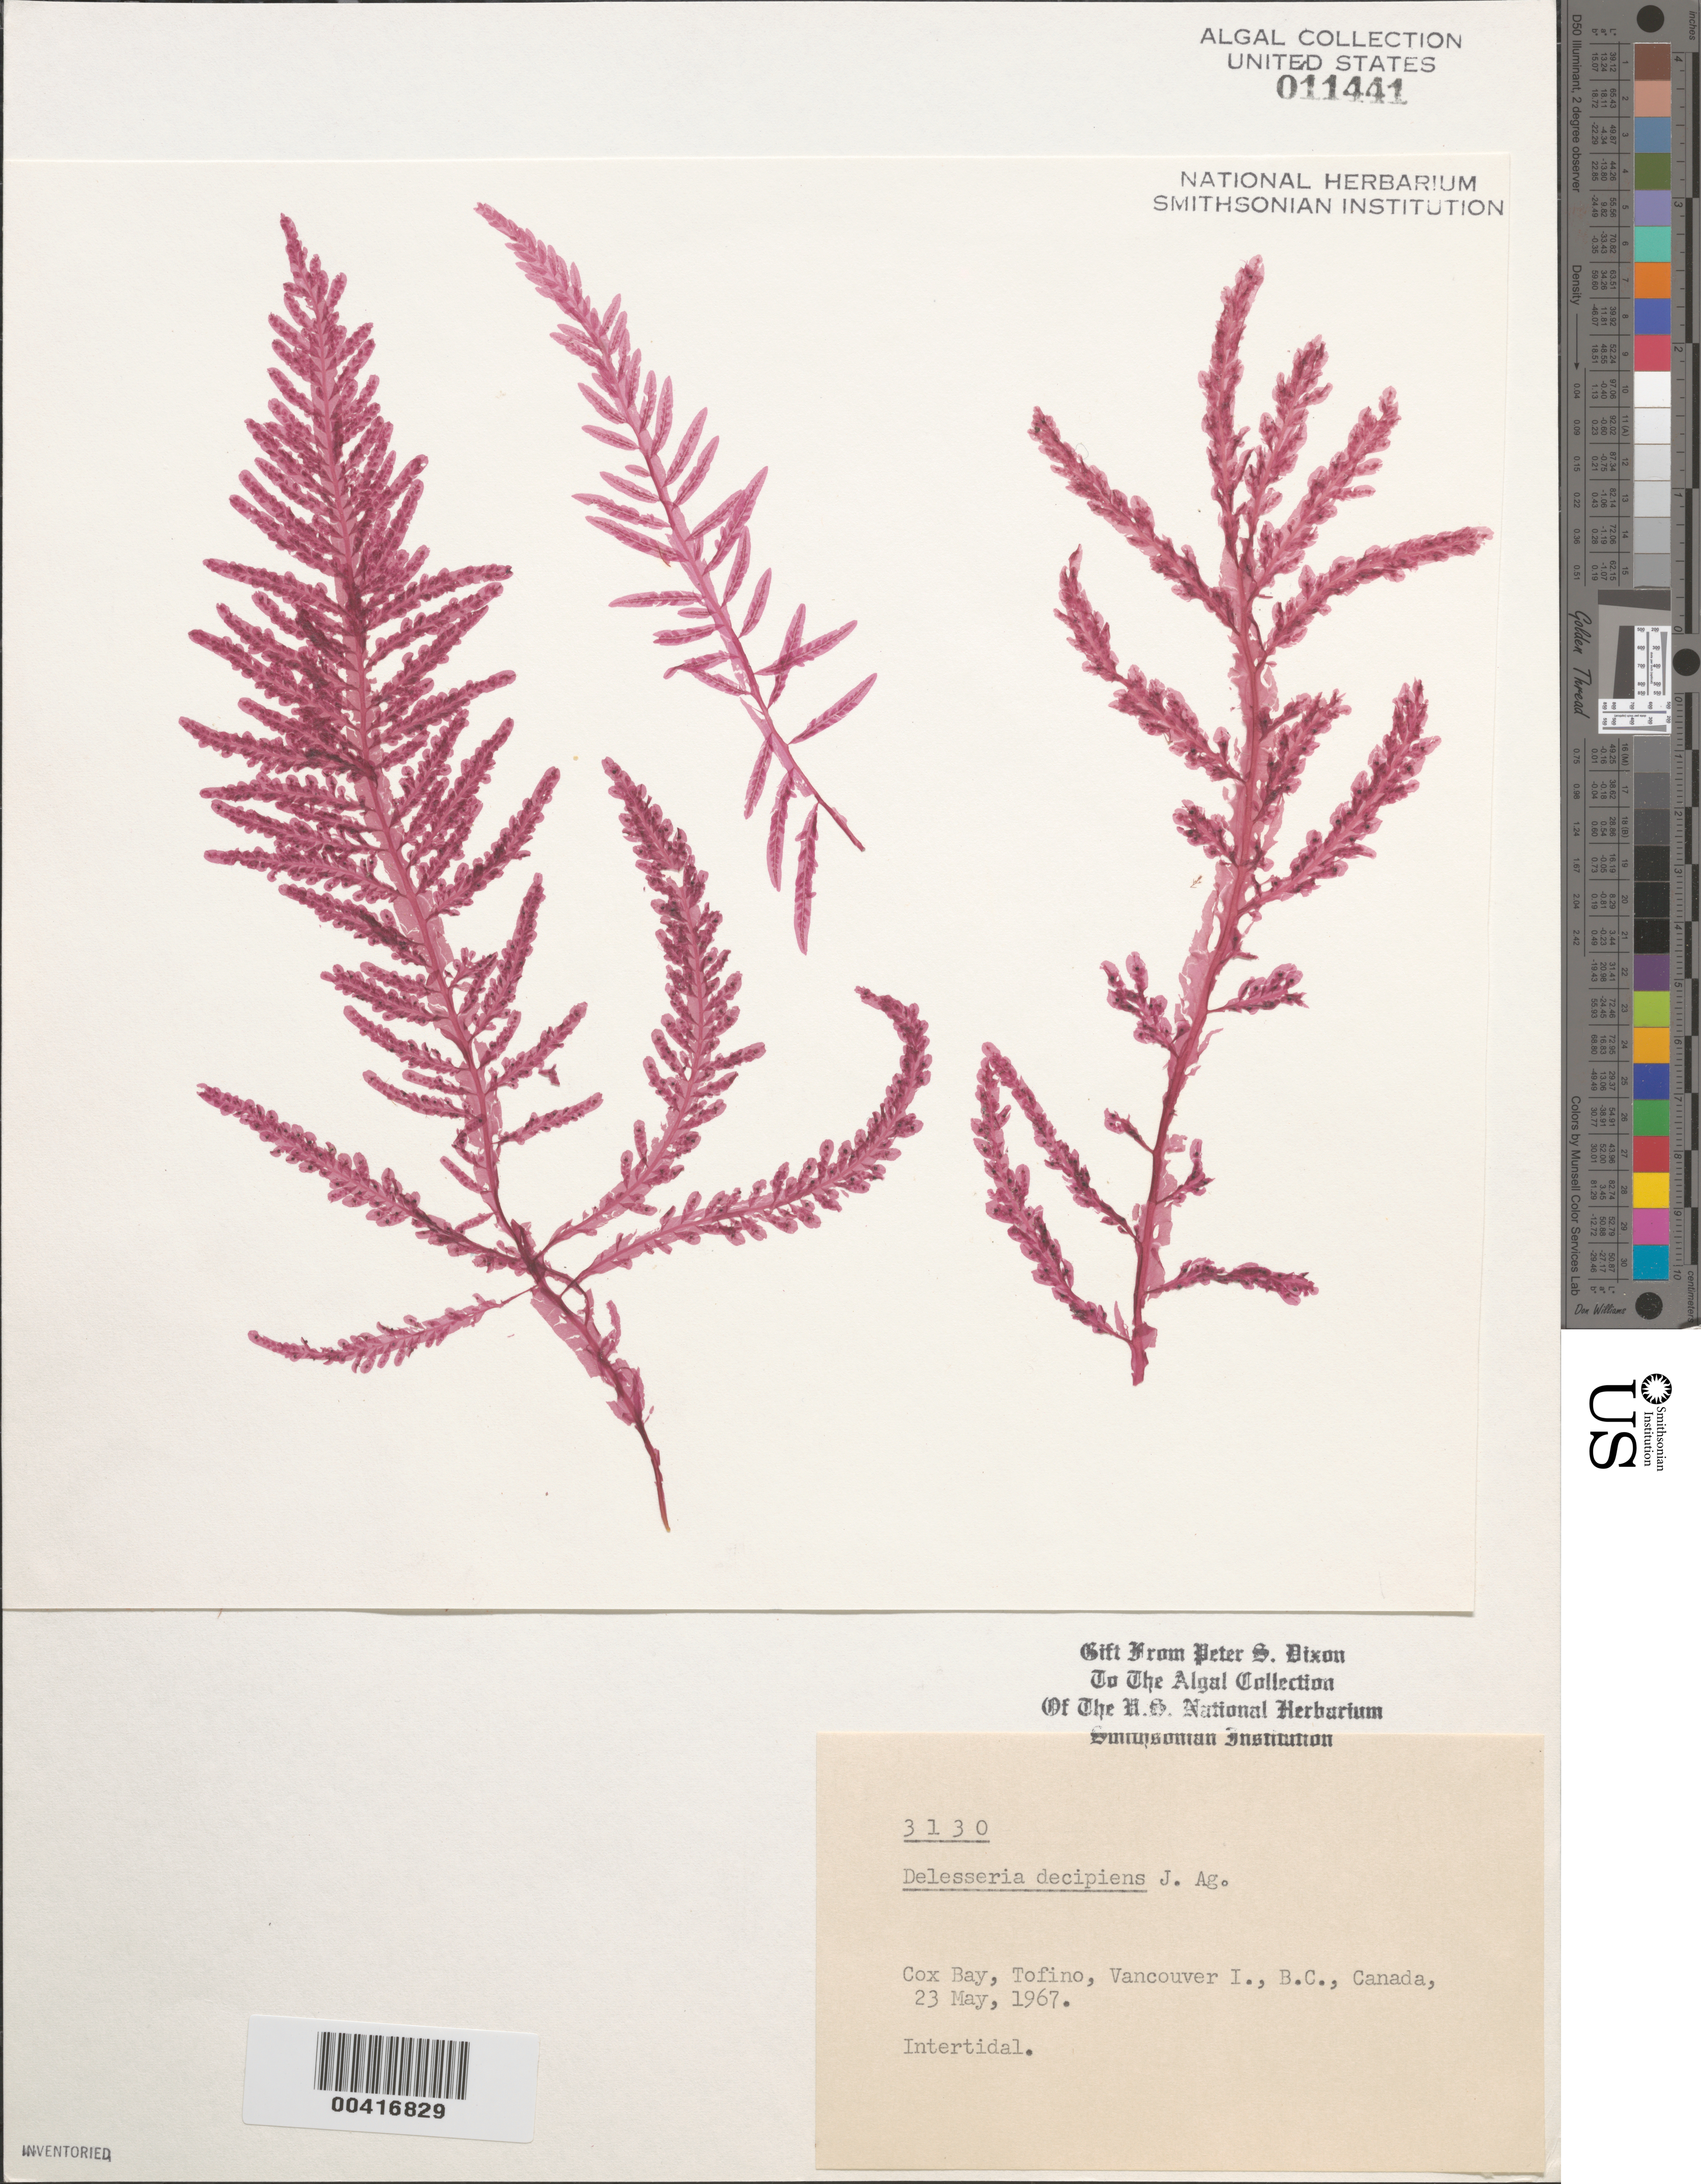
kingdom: Plantae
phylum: Rhodophyta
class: Florideophyceae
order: Ceramiales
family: Delesseriaceae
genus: Cumathamnion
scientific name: Cumathamnion decipiens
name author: (J. Agardh) M.J. Wynne & G.W. Saunders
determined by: Algae name updating Project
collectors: P. S. Dixon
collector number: PSD 3130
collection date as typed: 23 May 1967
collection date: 1967-05-23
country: Canada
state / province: British Columbia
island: Vancouver Island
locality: Cox Bay, Tofino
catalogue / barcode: US 11441